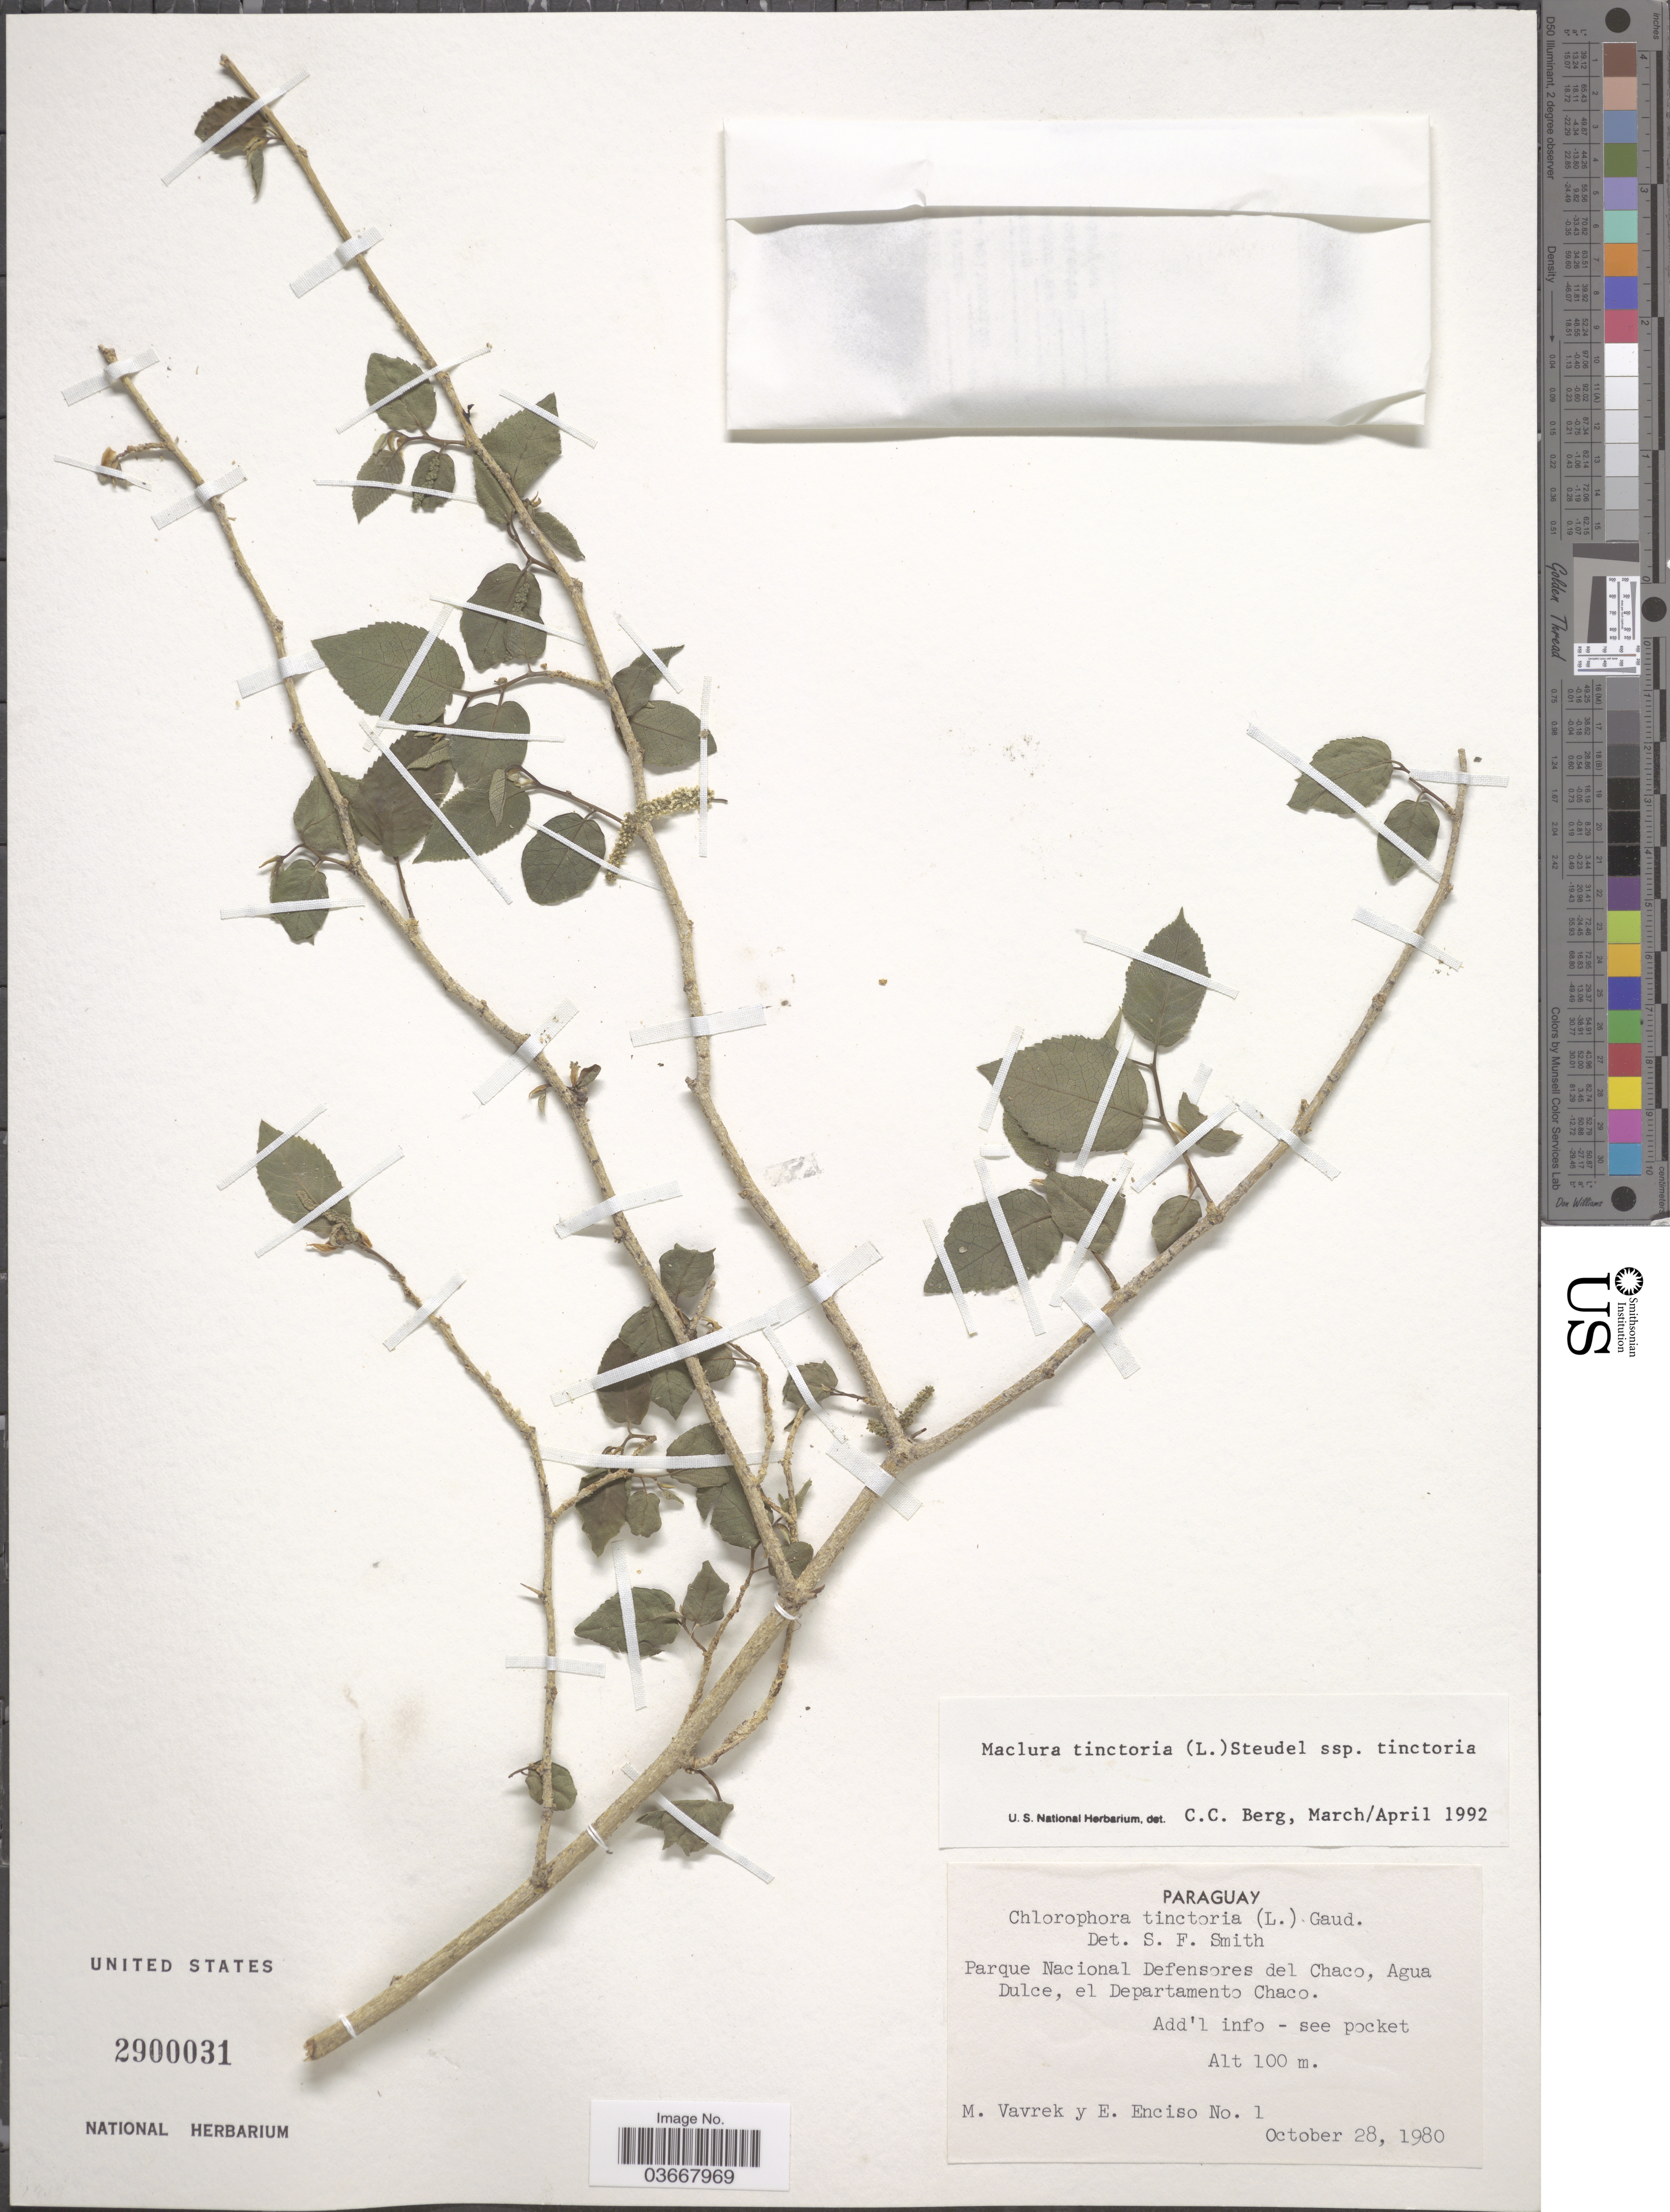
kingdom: Plantae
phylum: Tracheophyta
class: Magnoliopsida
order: Rosales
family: Moraceae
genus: Maclura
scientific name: Maclura tinctoria subsp. tinctoria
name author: (L.) D. Don ex Steud.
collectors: M. Vavrek & E. Enciso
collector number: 1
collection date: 1980-10-28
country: Paraguay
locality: Parque Nacional Defensores del Chaco, Agua Dulce, el Departamento Chaco.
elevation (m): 100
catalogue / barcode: US 2900031